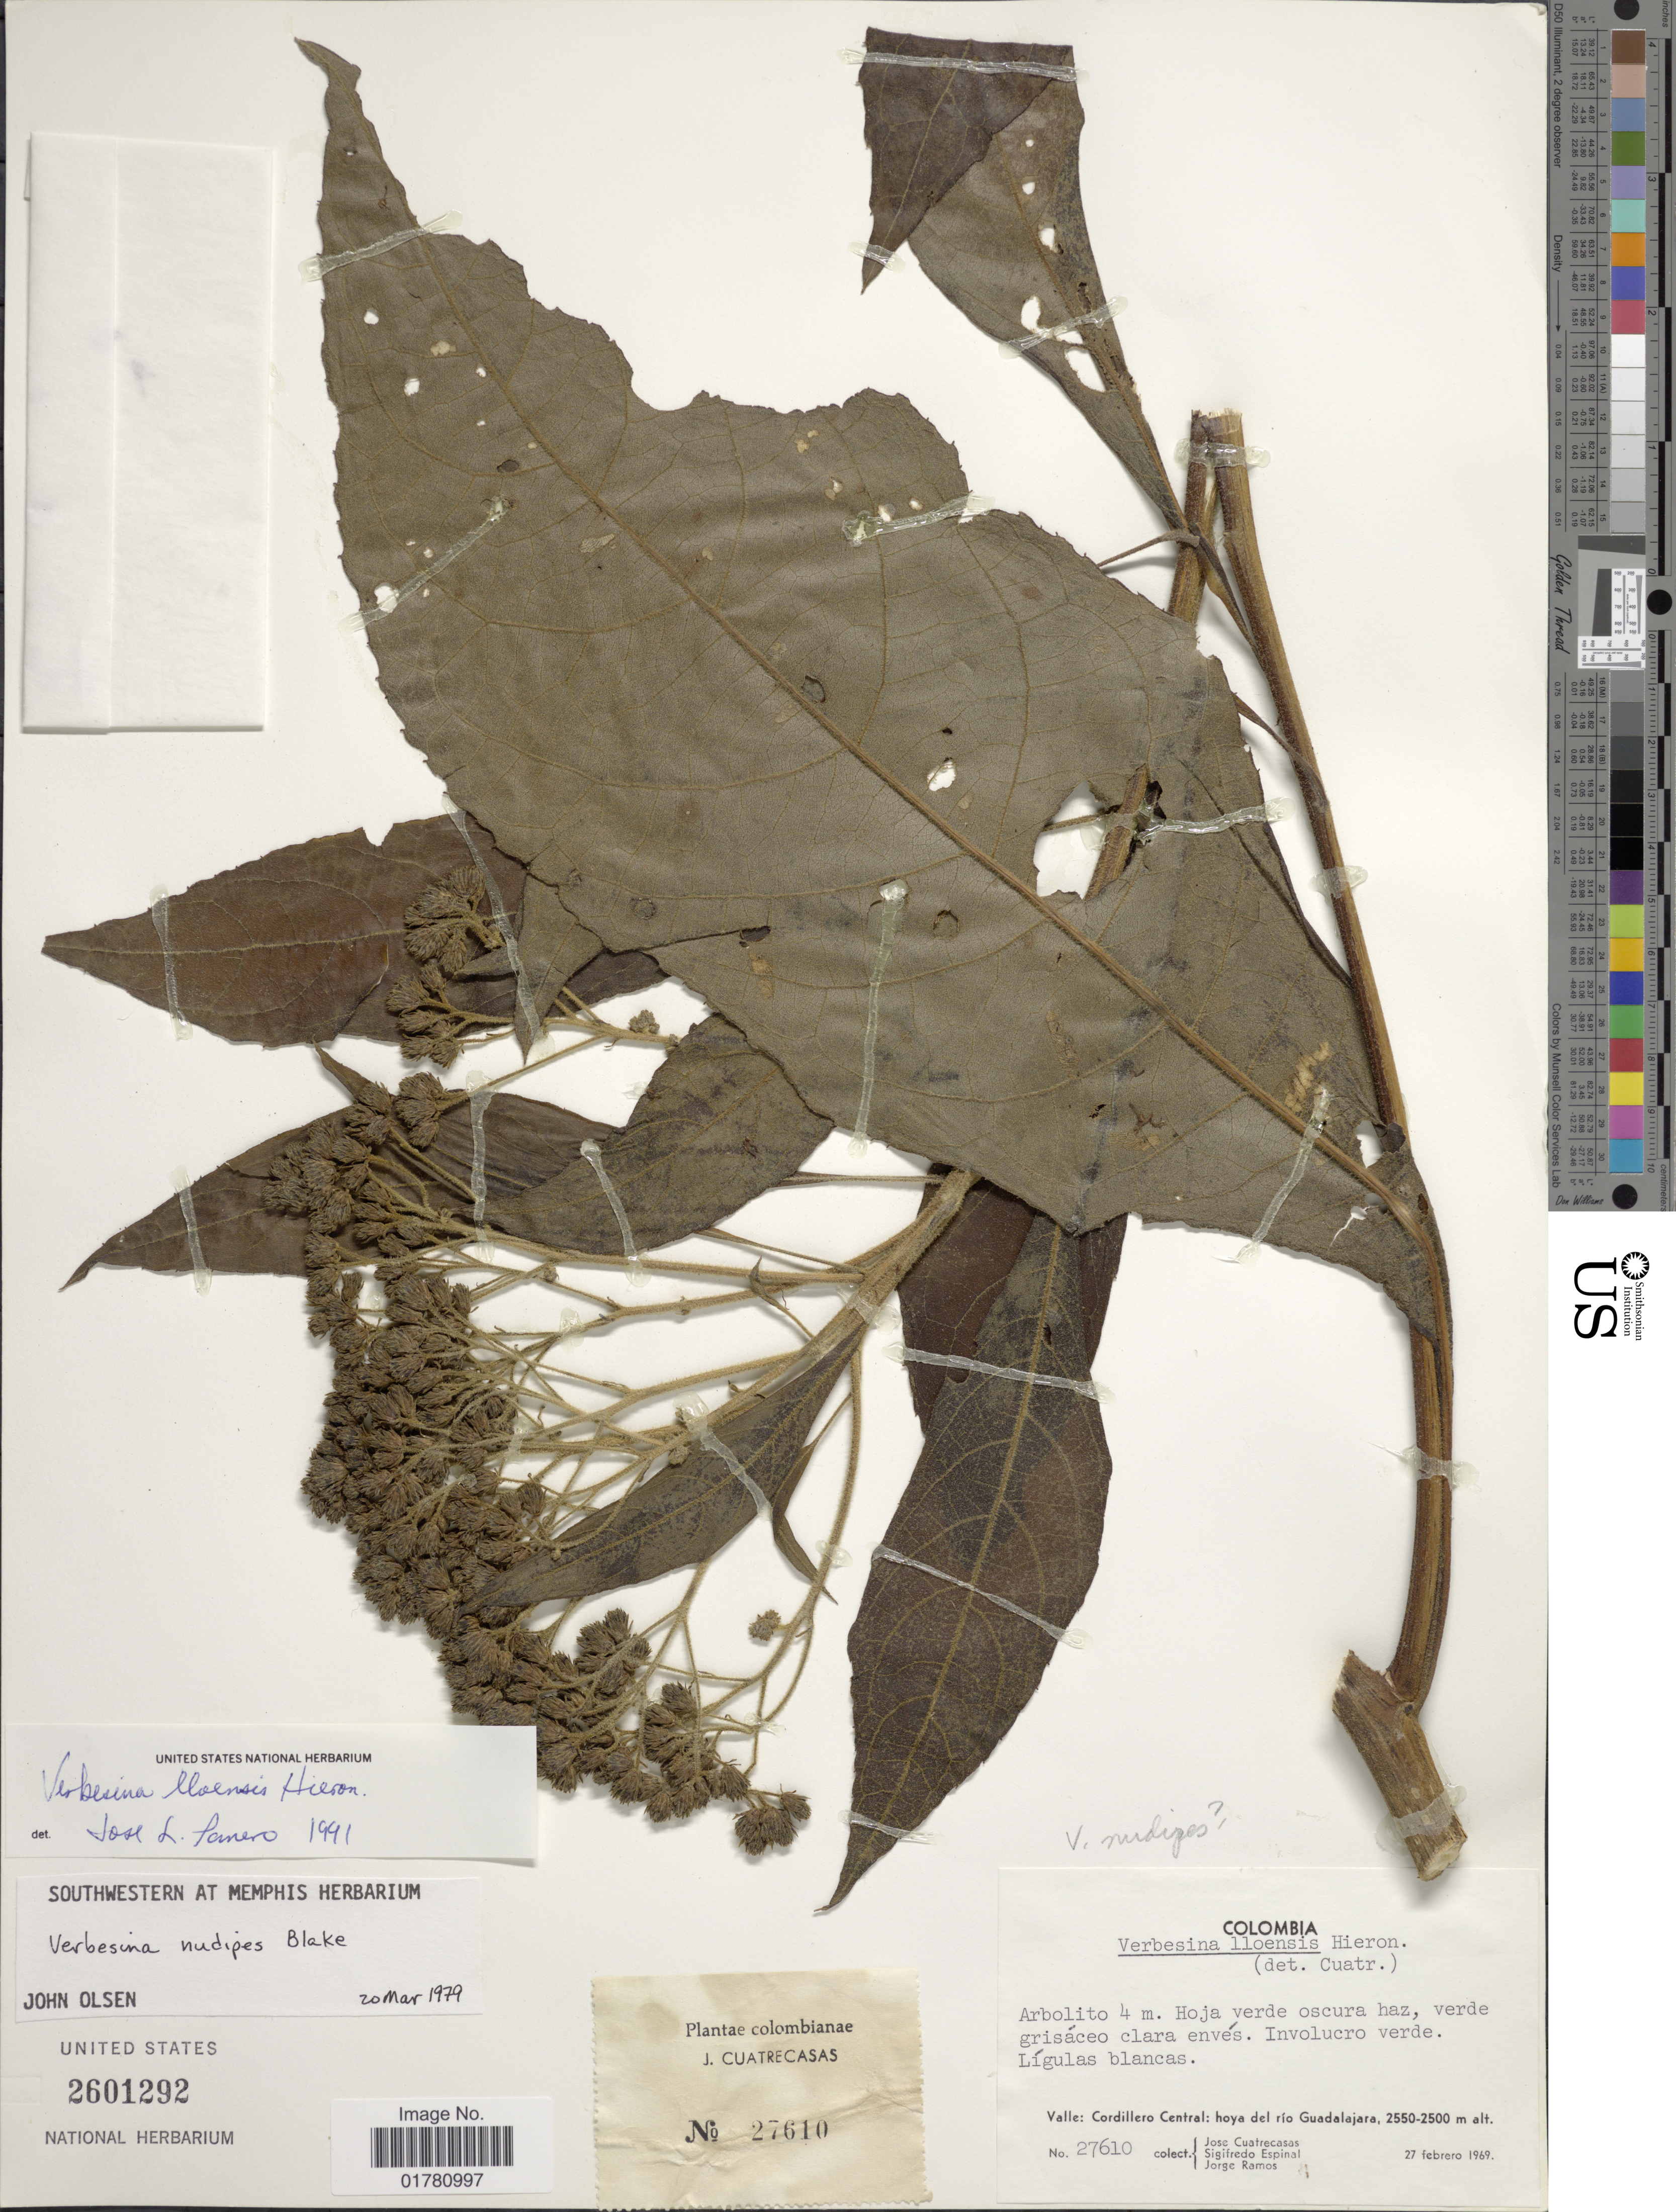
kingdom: Plantae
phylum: Tracheophyta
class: Magnoliopsida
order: Asterales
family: Asteraceae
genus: Verbesina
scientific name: Verbesina lloensis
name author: Hieron.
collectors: J. Cuatrecasas, S. T. Espinal & J. Ramos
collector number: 27610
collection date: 1969-02-27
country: Colombia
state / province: Valle del Cauca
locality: Valle: Cordillero Central: hoya del río Guadalajara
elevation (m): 2500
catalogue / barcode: US 2601292